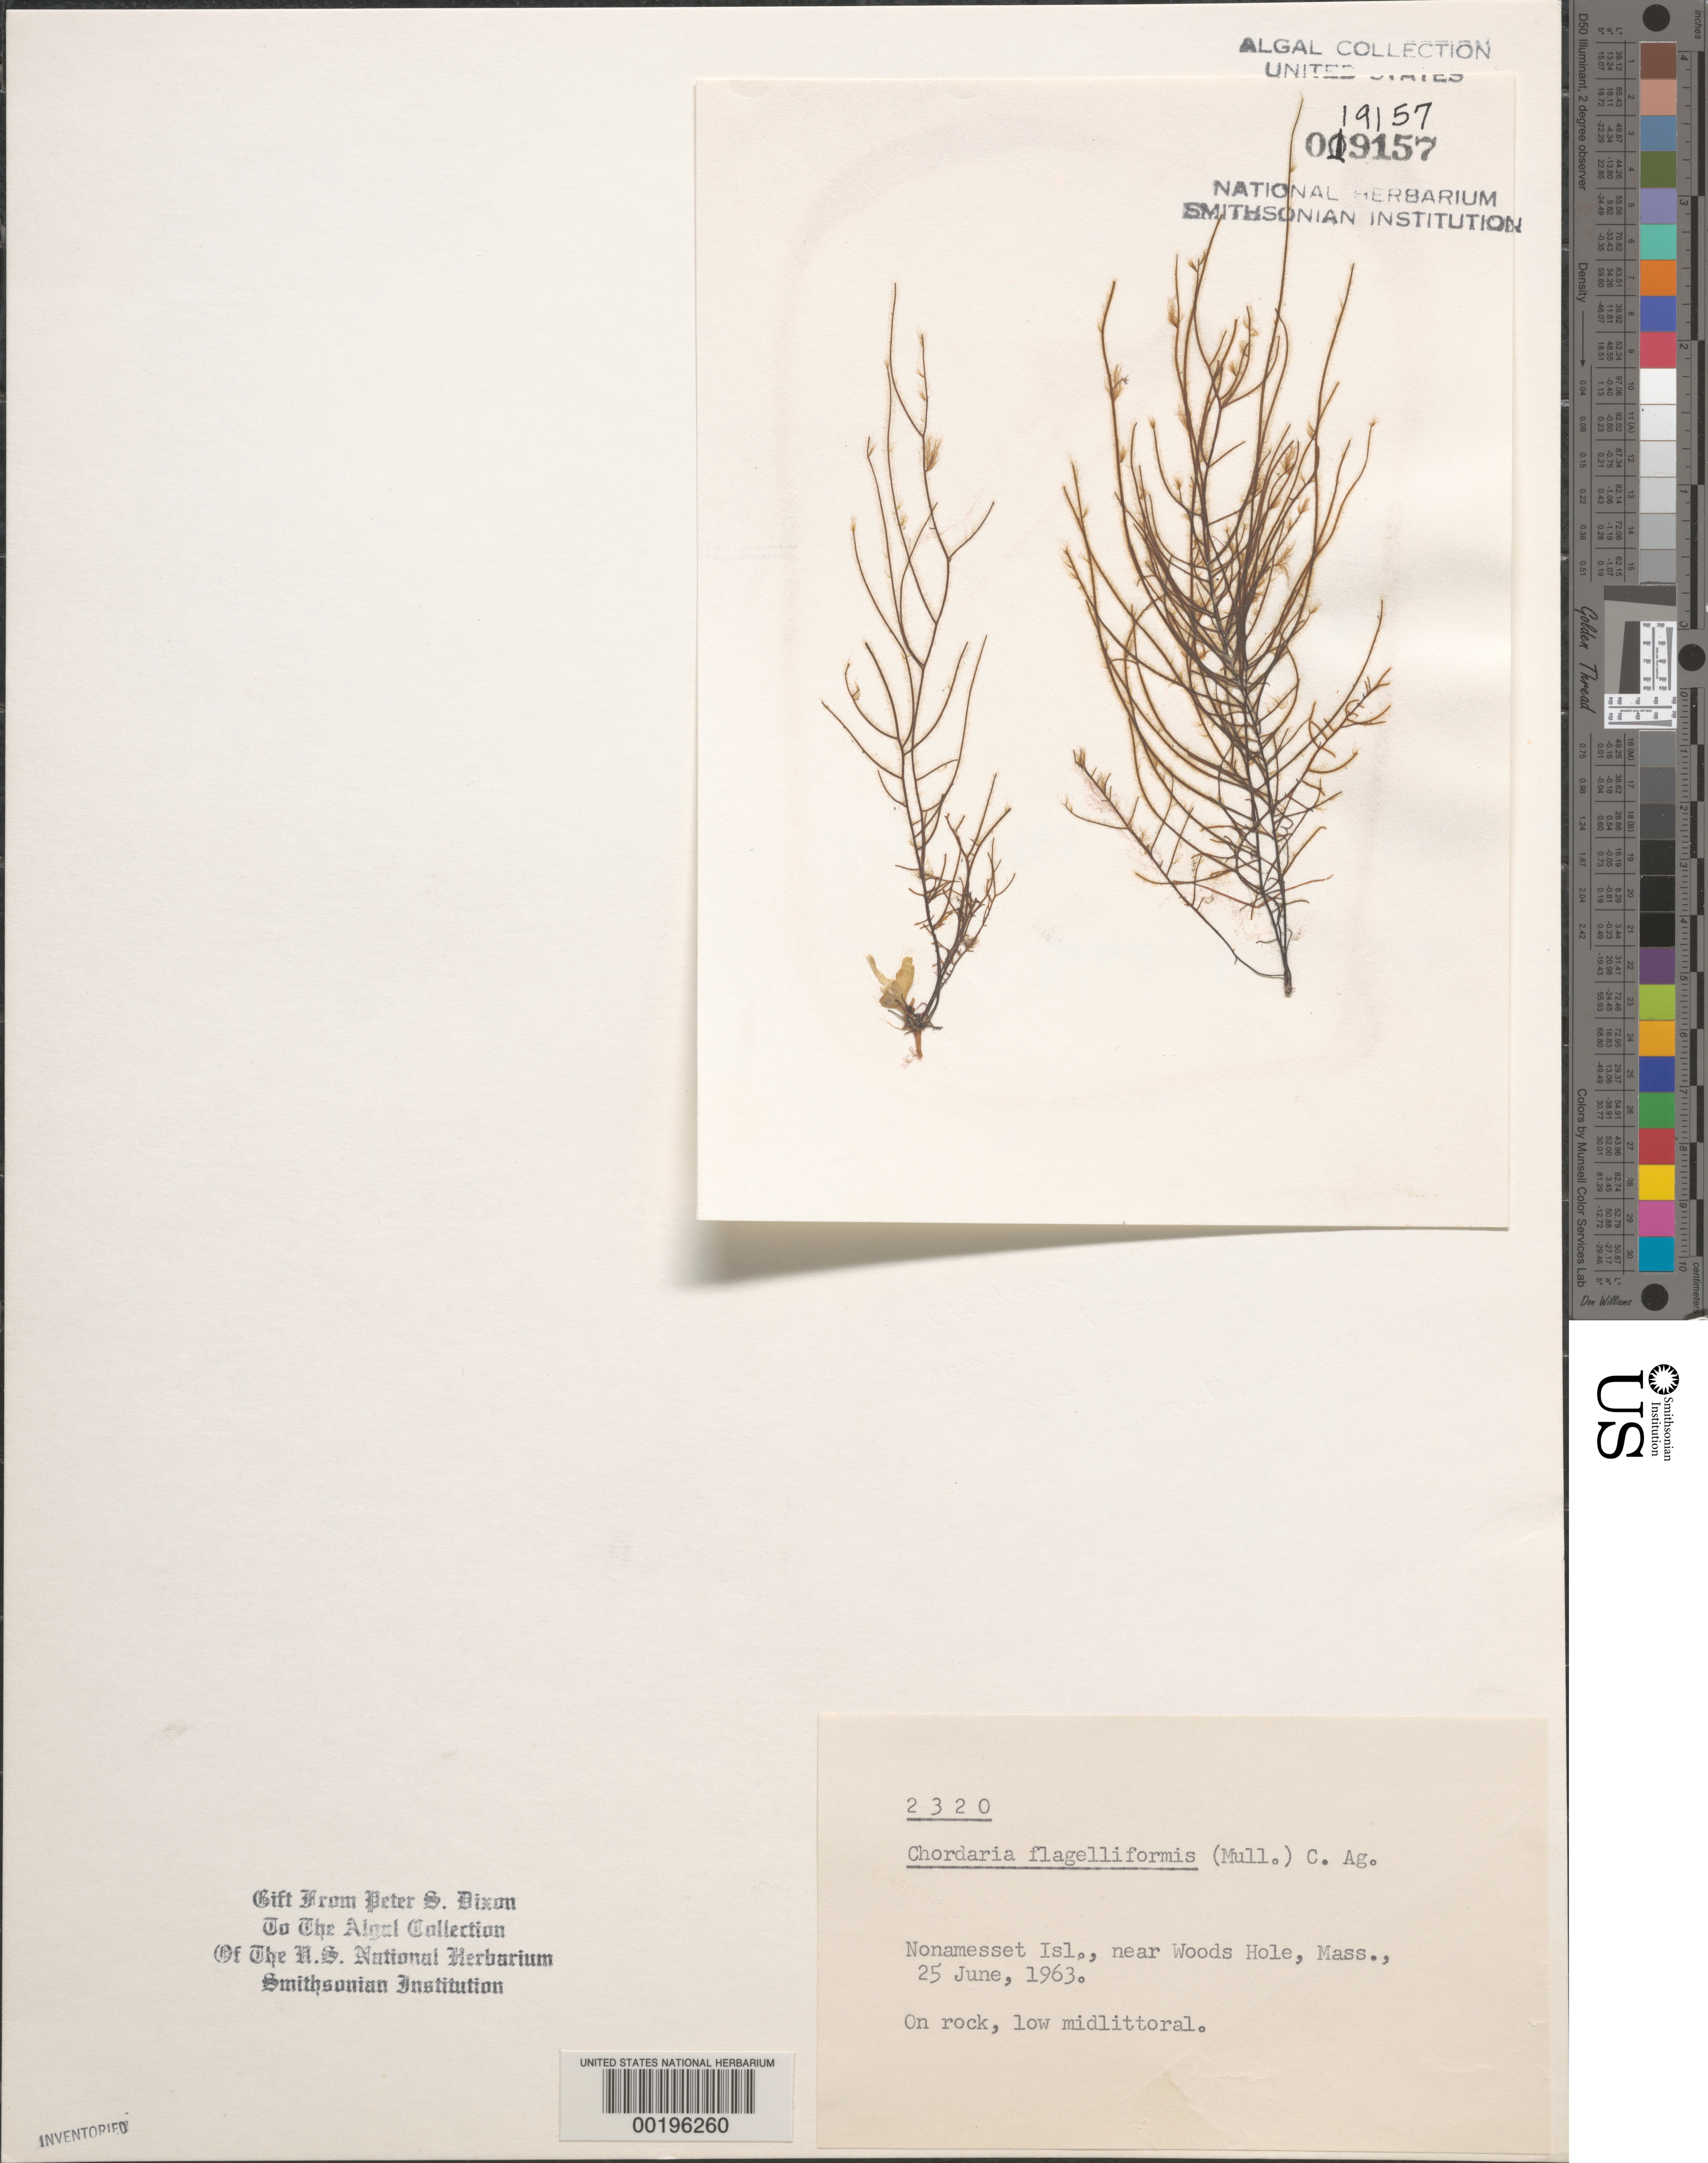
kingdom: Chromista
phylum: Ochrophyta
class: Phaeophyceae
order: Ectocarpales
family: Chordariaceae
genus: Chordaria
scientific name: Chordaria flagelliformis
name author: (Hudson) Grev.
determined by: Dixon, P. S.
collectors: P. S. Dixon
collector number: PSD 2320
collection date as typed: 25 Jun 1963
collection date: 1963-06-25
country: United States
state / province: Massachusetts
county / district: Dukes County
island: Nonamesset Island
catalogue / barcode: US 19157